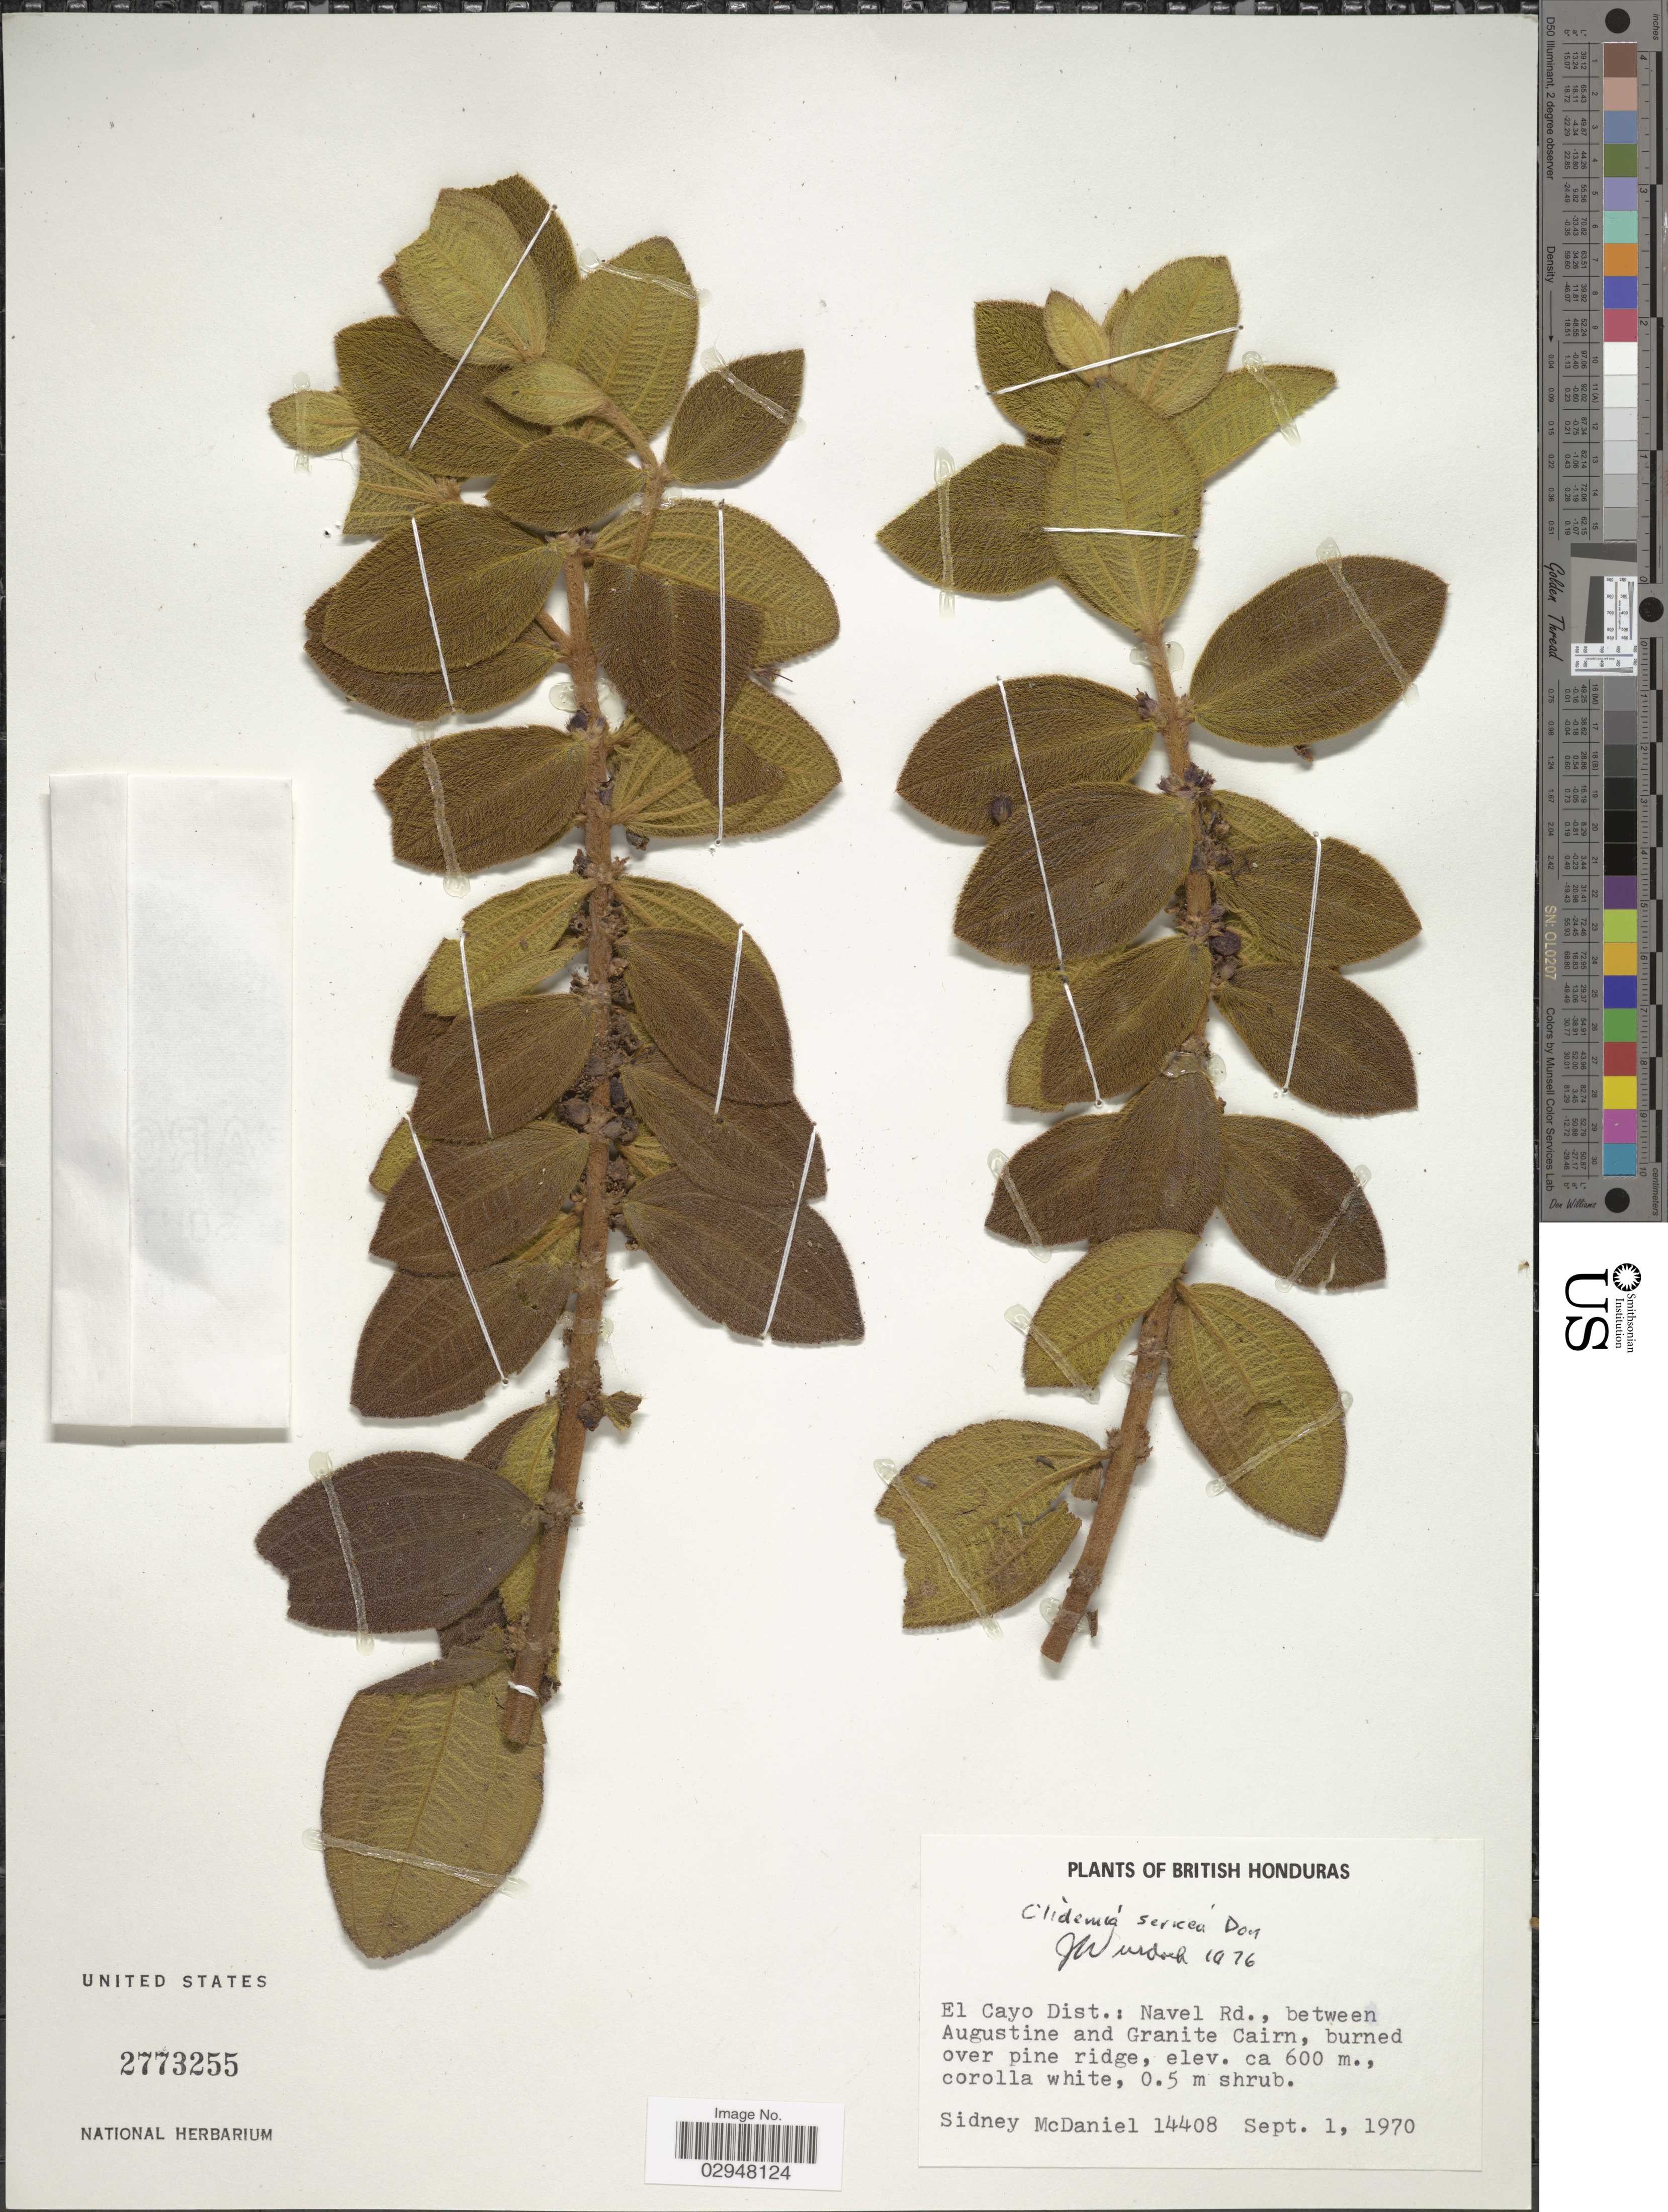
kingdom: Plantae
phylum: Tracheophyta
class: Magnoliopsida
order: Myrtales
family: Melastomataceae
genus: Clidemia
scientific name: Clidemia rubra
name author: (Aubl.) Mart.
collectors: S. McDaniel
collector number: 14408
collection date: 1970-09-01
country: Belize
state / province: Cayo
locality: British Honduras. El Cayo Dist.: Navel Rd., between Augustine and Granite Cairn.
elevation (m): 600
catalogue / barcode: US 2773255